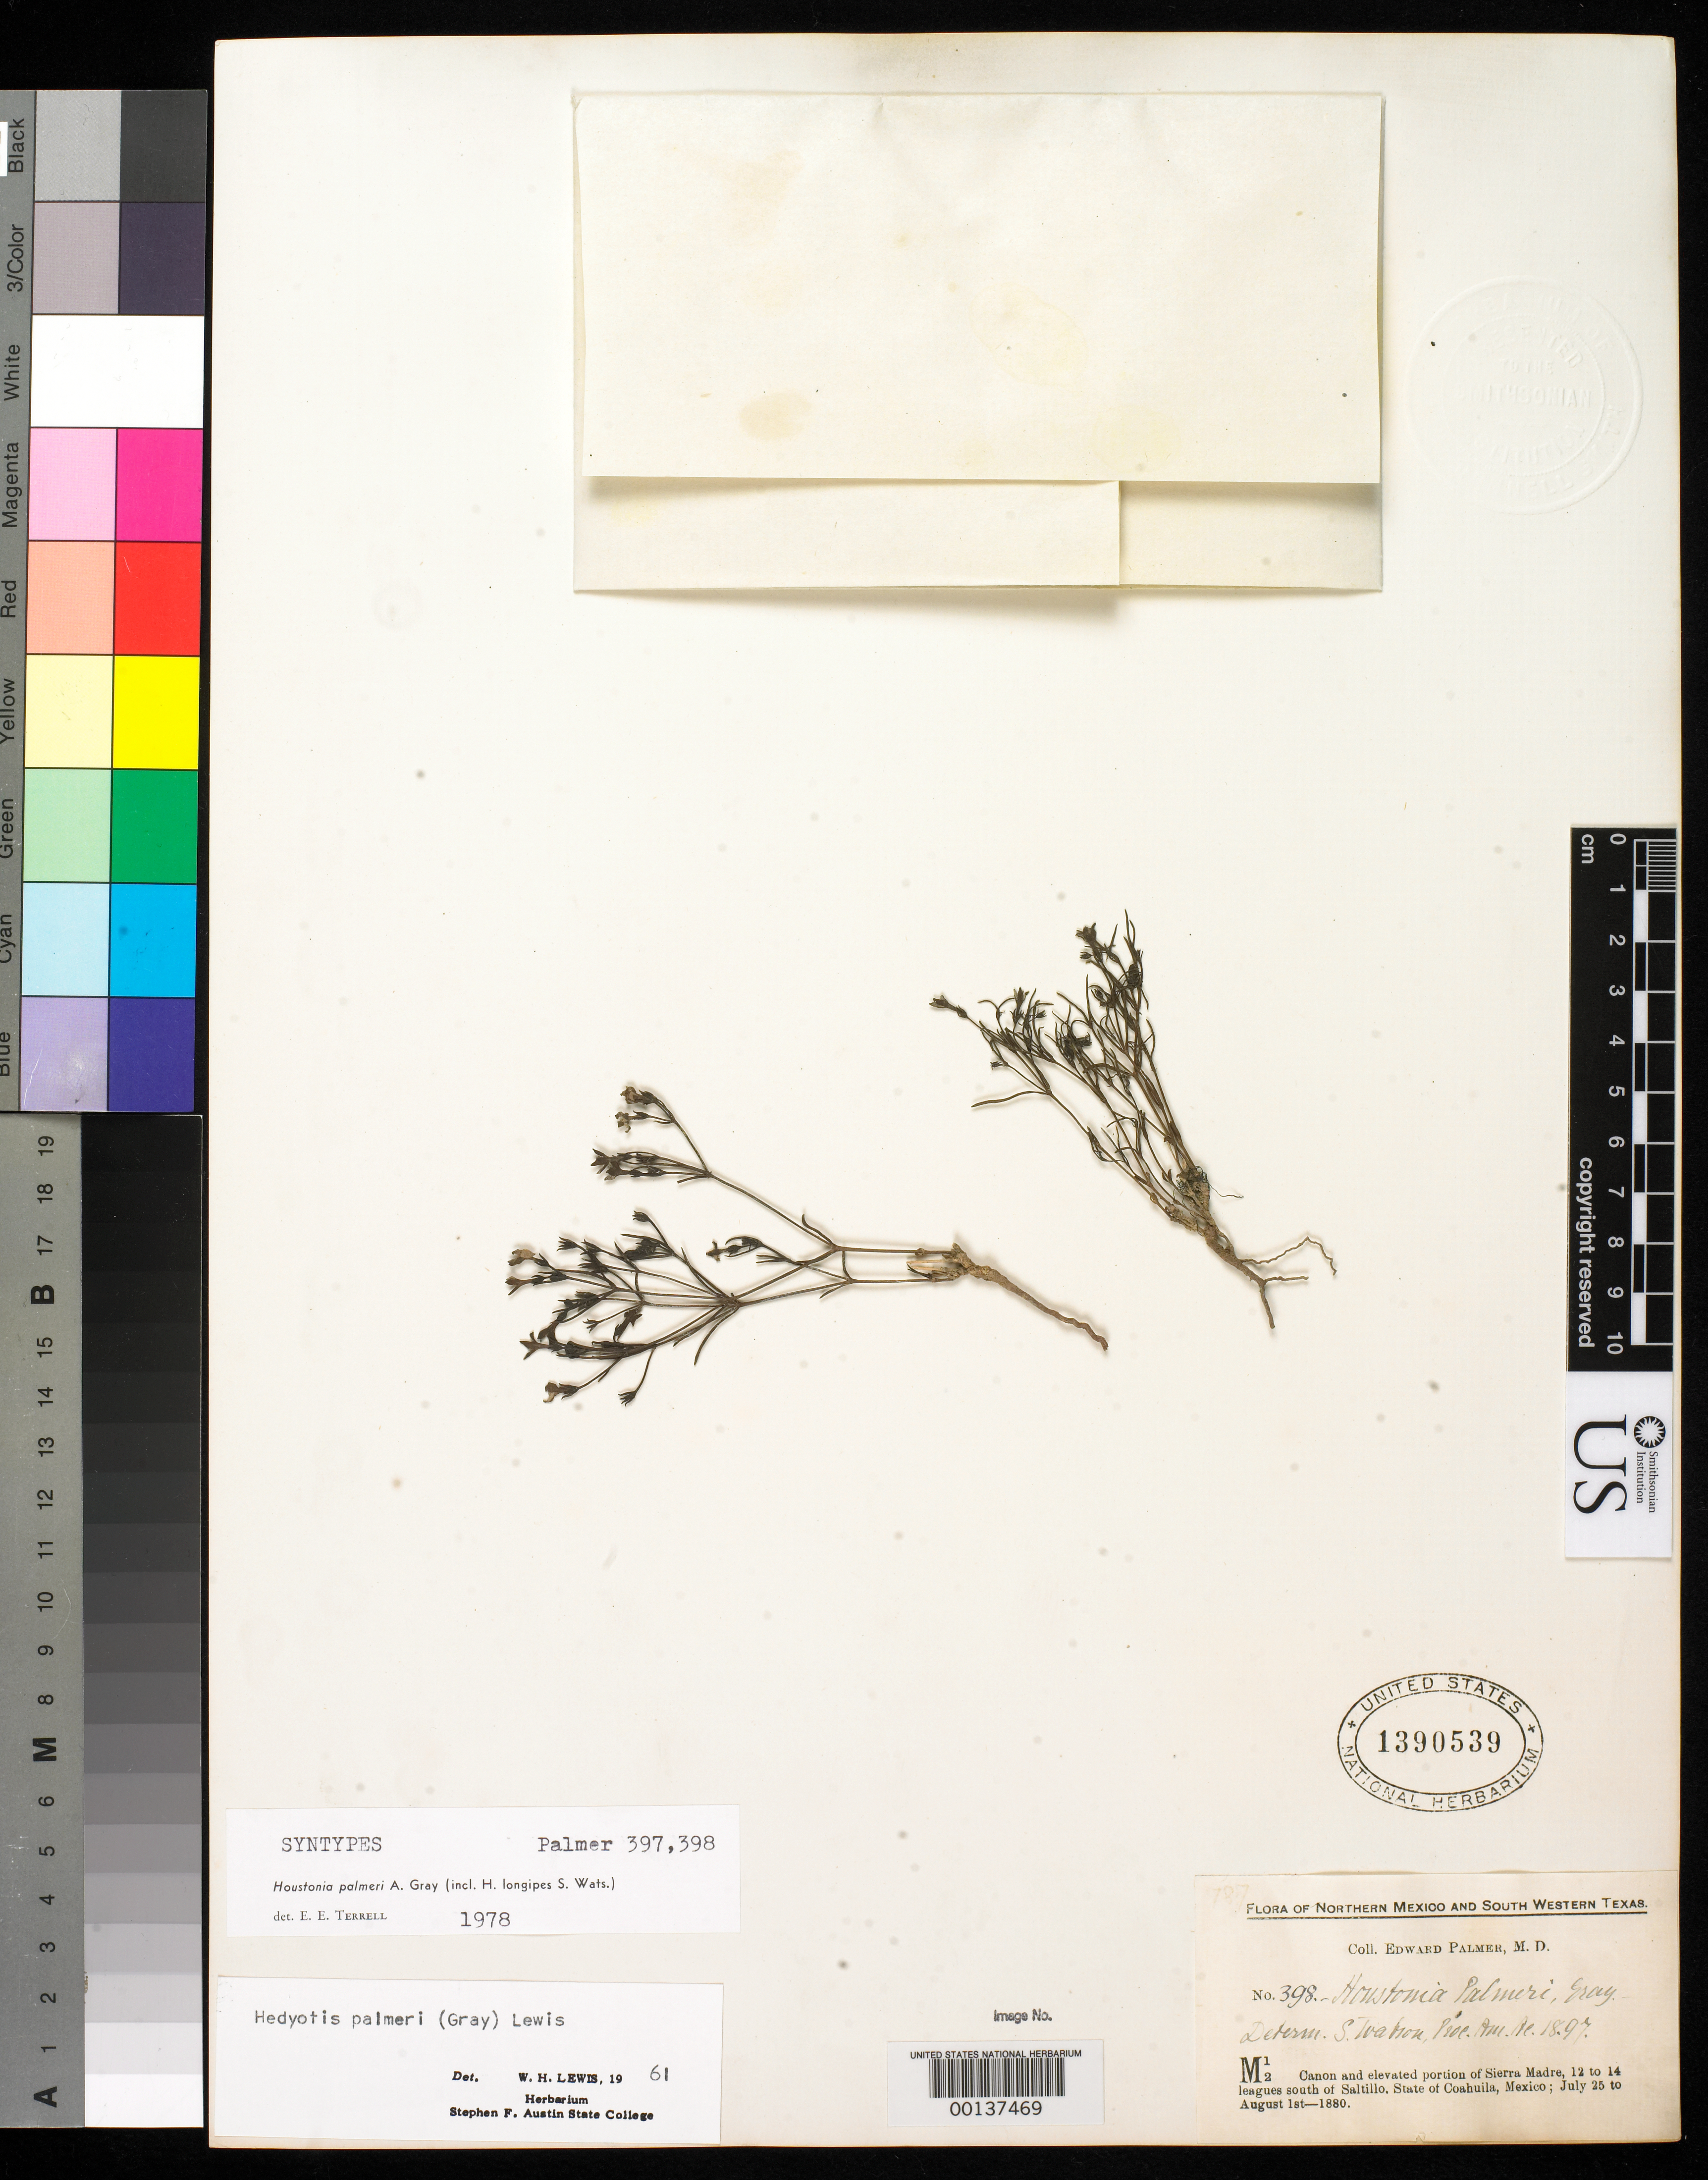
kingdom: Plantae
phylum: Tracheophyta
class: Magnoliopsida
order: Gentianales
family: Rubiaceae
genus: Houstonia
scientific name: Houstonia palmeri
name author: A. Gray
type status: Syntype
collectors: E. Palmer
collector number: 398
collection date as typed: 25 Jul 1880 to 01 Aug 1880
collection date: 1880-07-25/1880-08-01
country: Mexico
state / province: Coahuila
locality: S of Saltillo, Sierra Madre.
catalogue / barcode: US 1390539